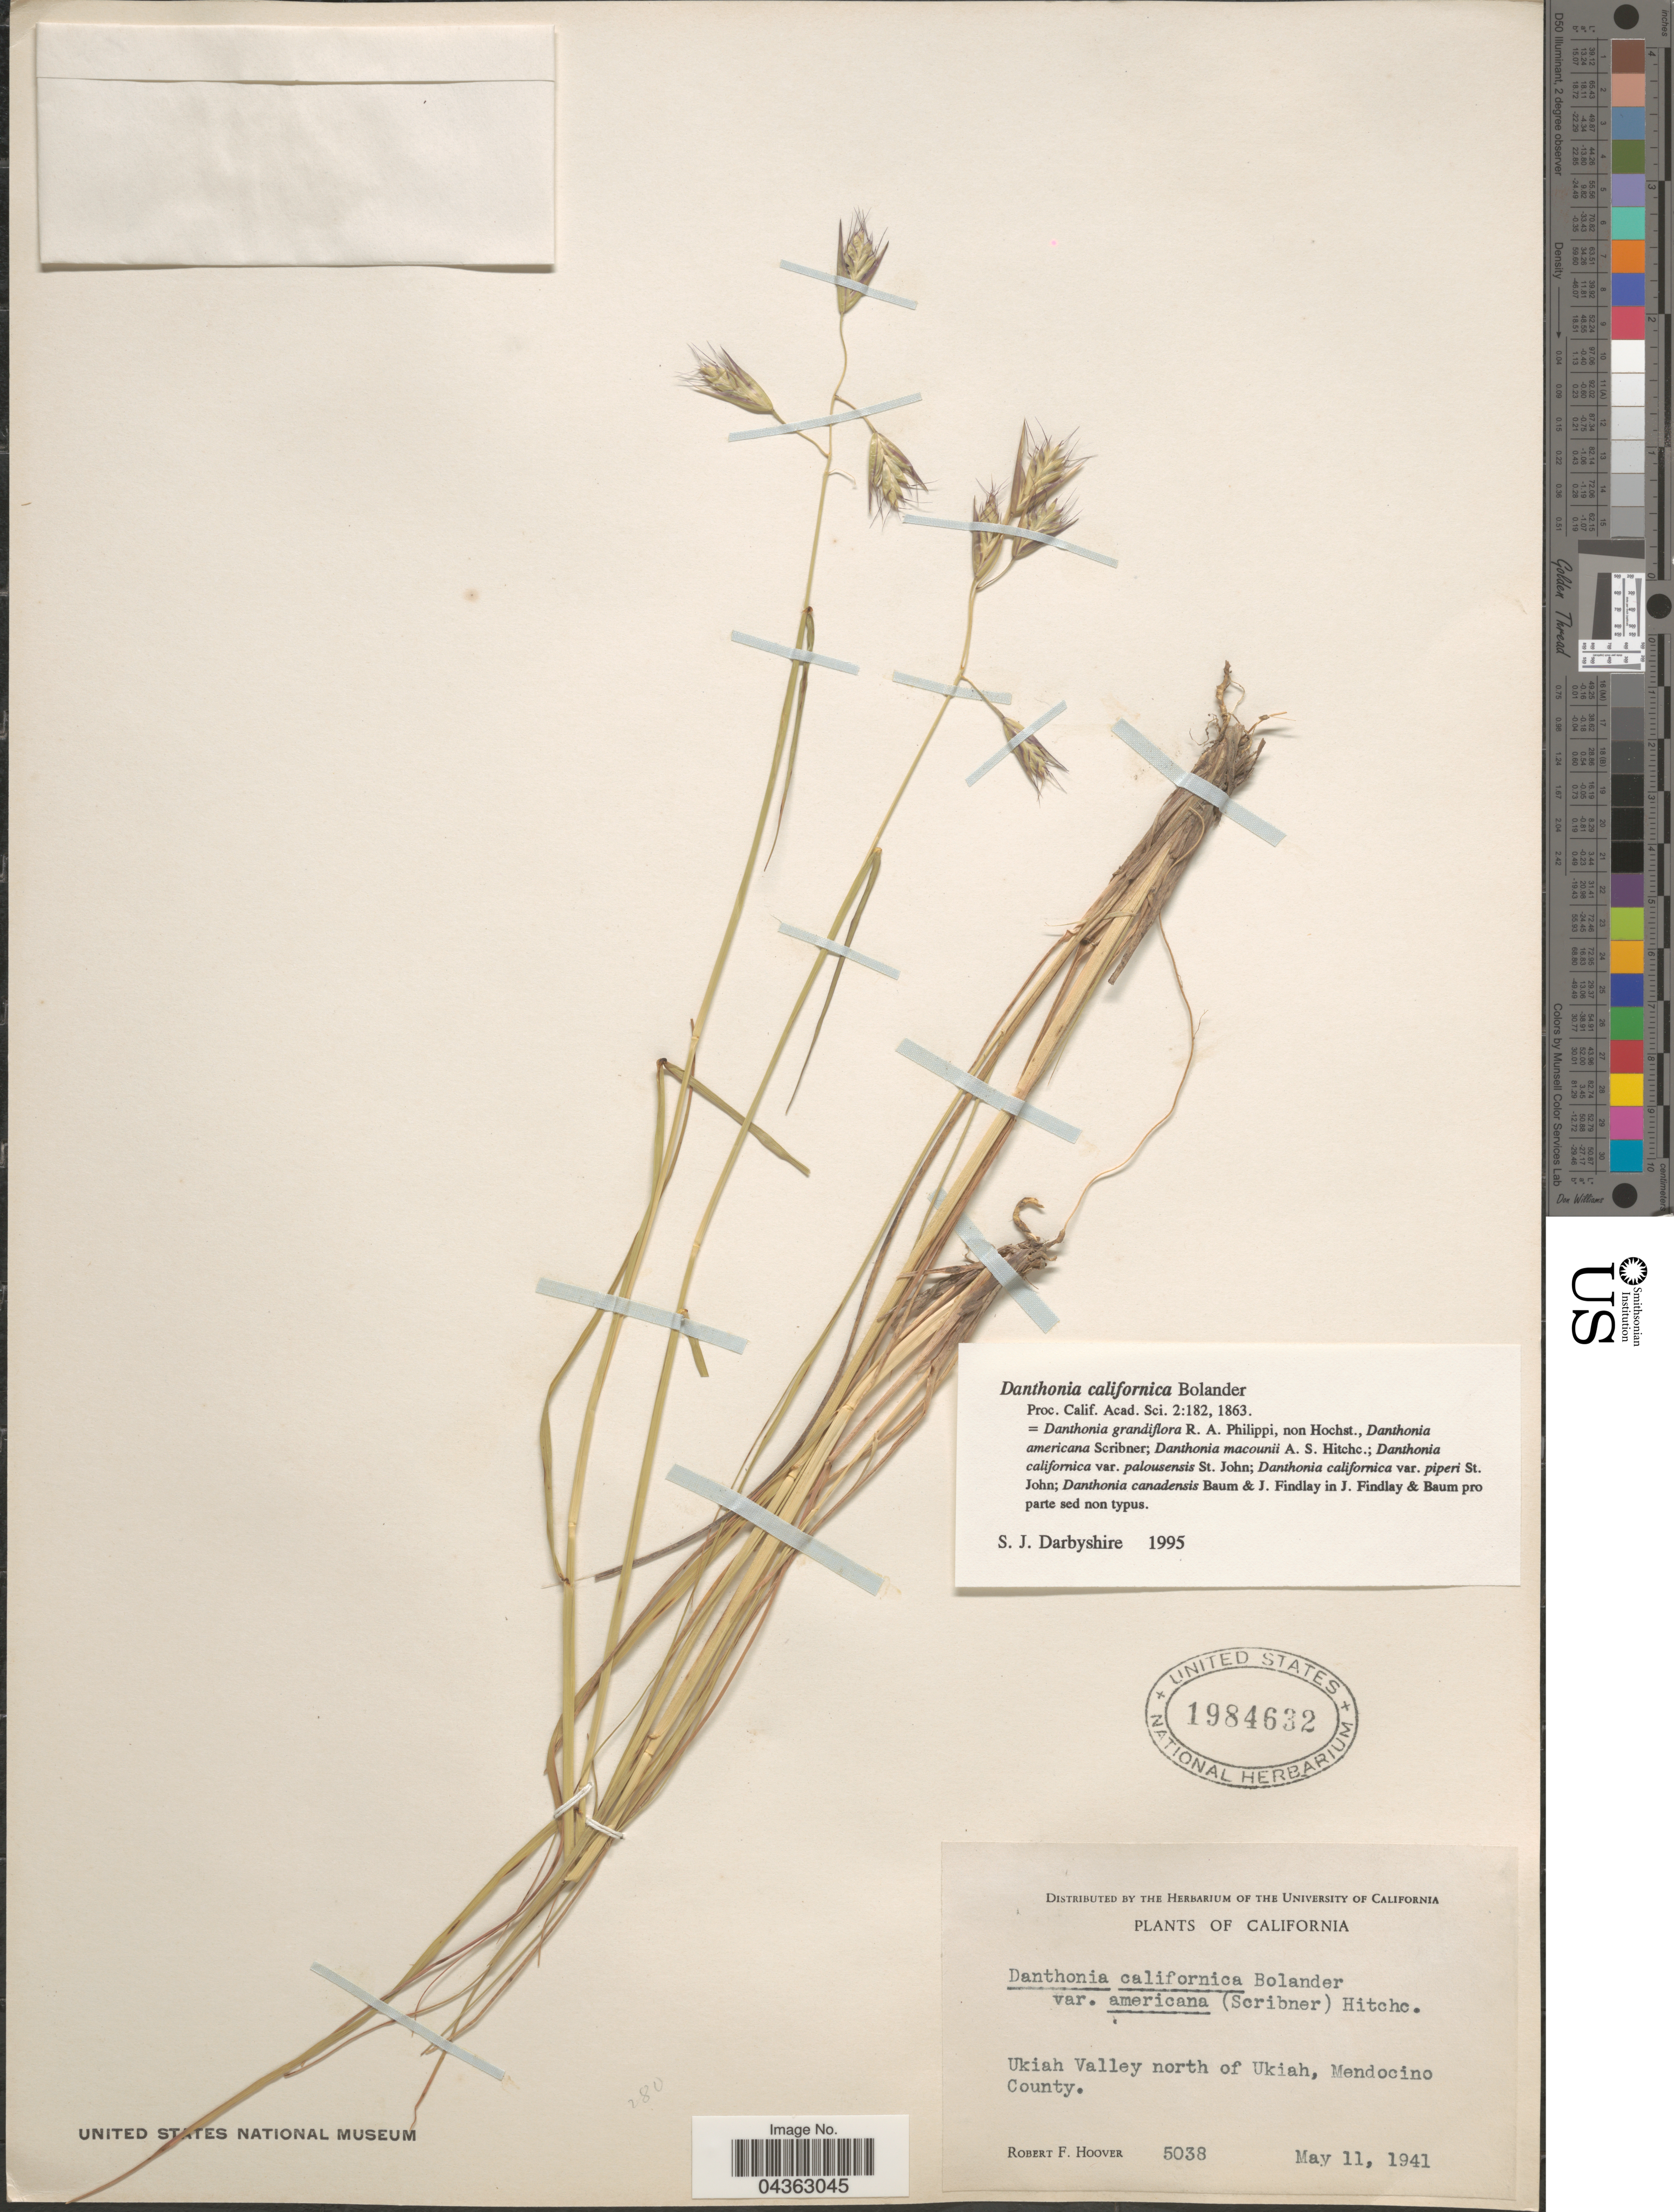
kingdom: Plantae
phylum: Tracheophyta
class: Liliopsida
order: Poales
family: Poaceae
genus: Danthonia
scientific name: Danthonia californica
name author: Bol.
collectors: R. F. Hoover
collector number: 5038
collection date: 1941-05-11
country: United States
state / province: California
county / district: Mendocino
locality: Ukiah Valley north of Ukiah, Mendocino County.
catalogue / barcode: US 1984632